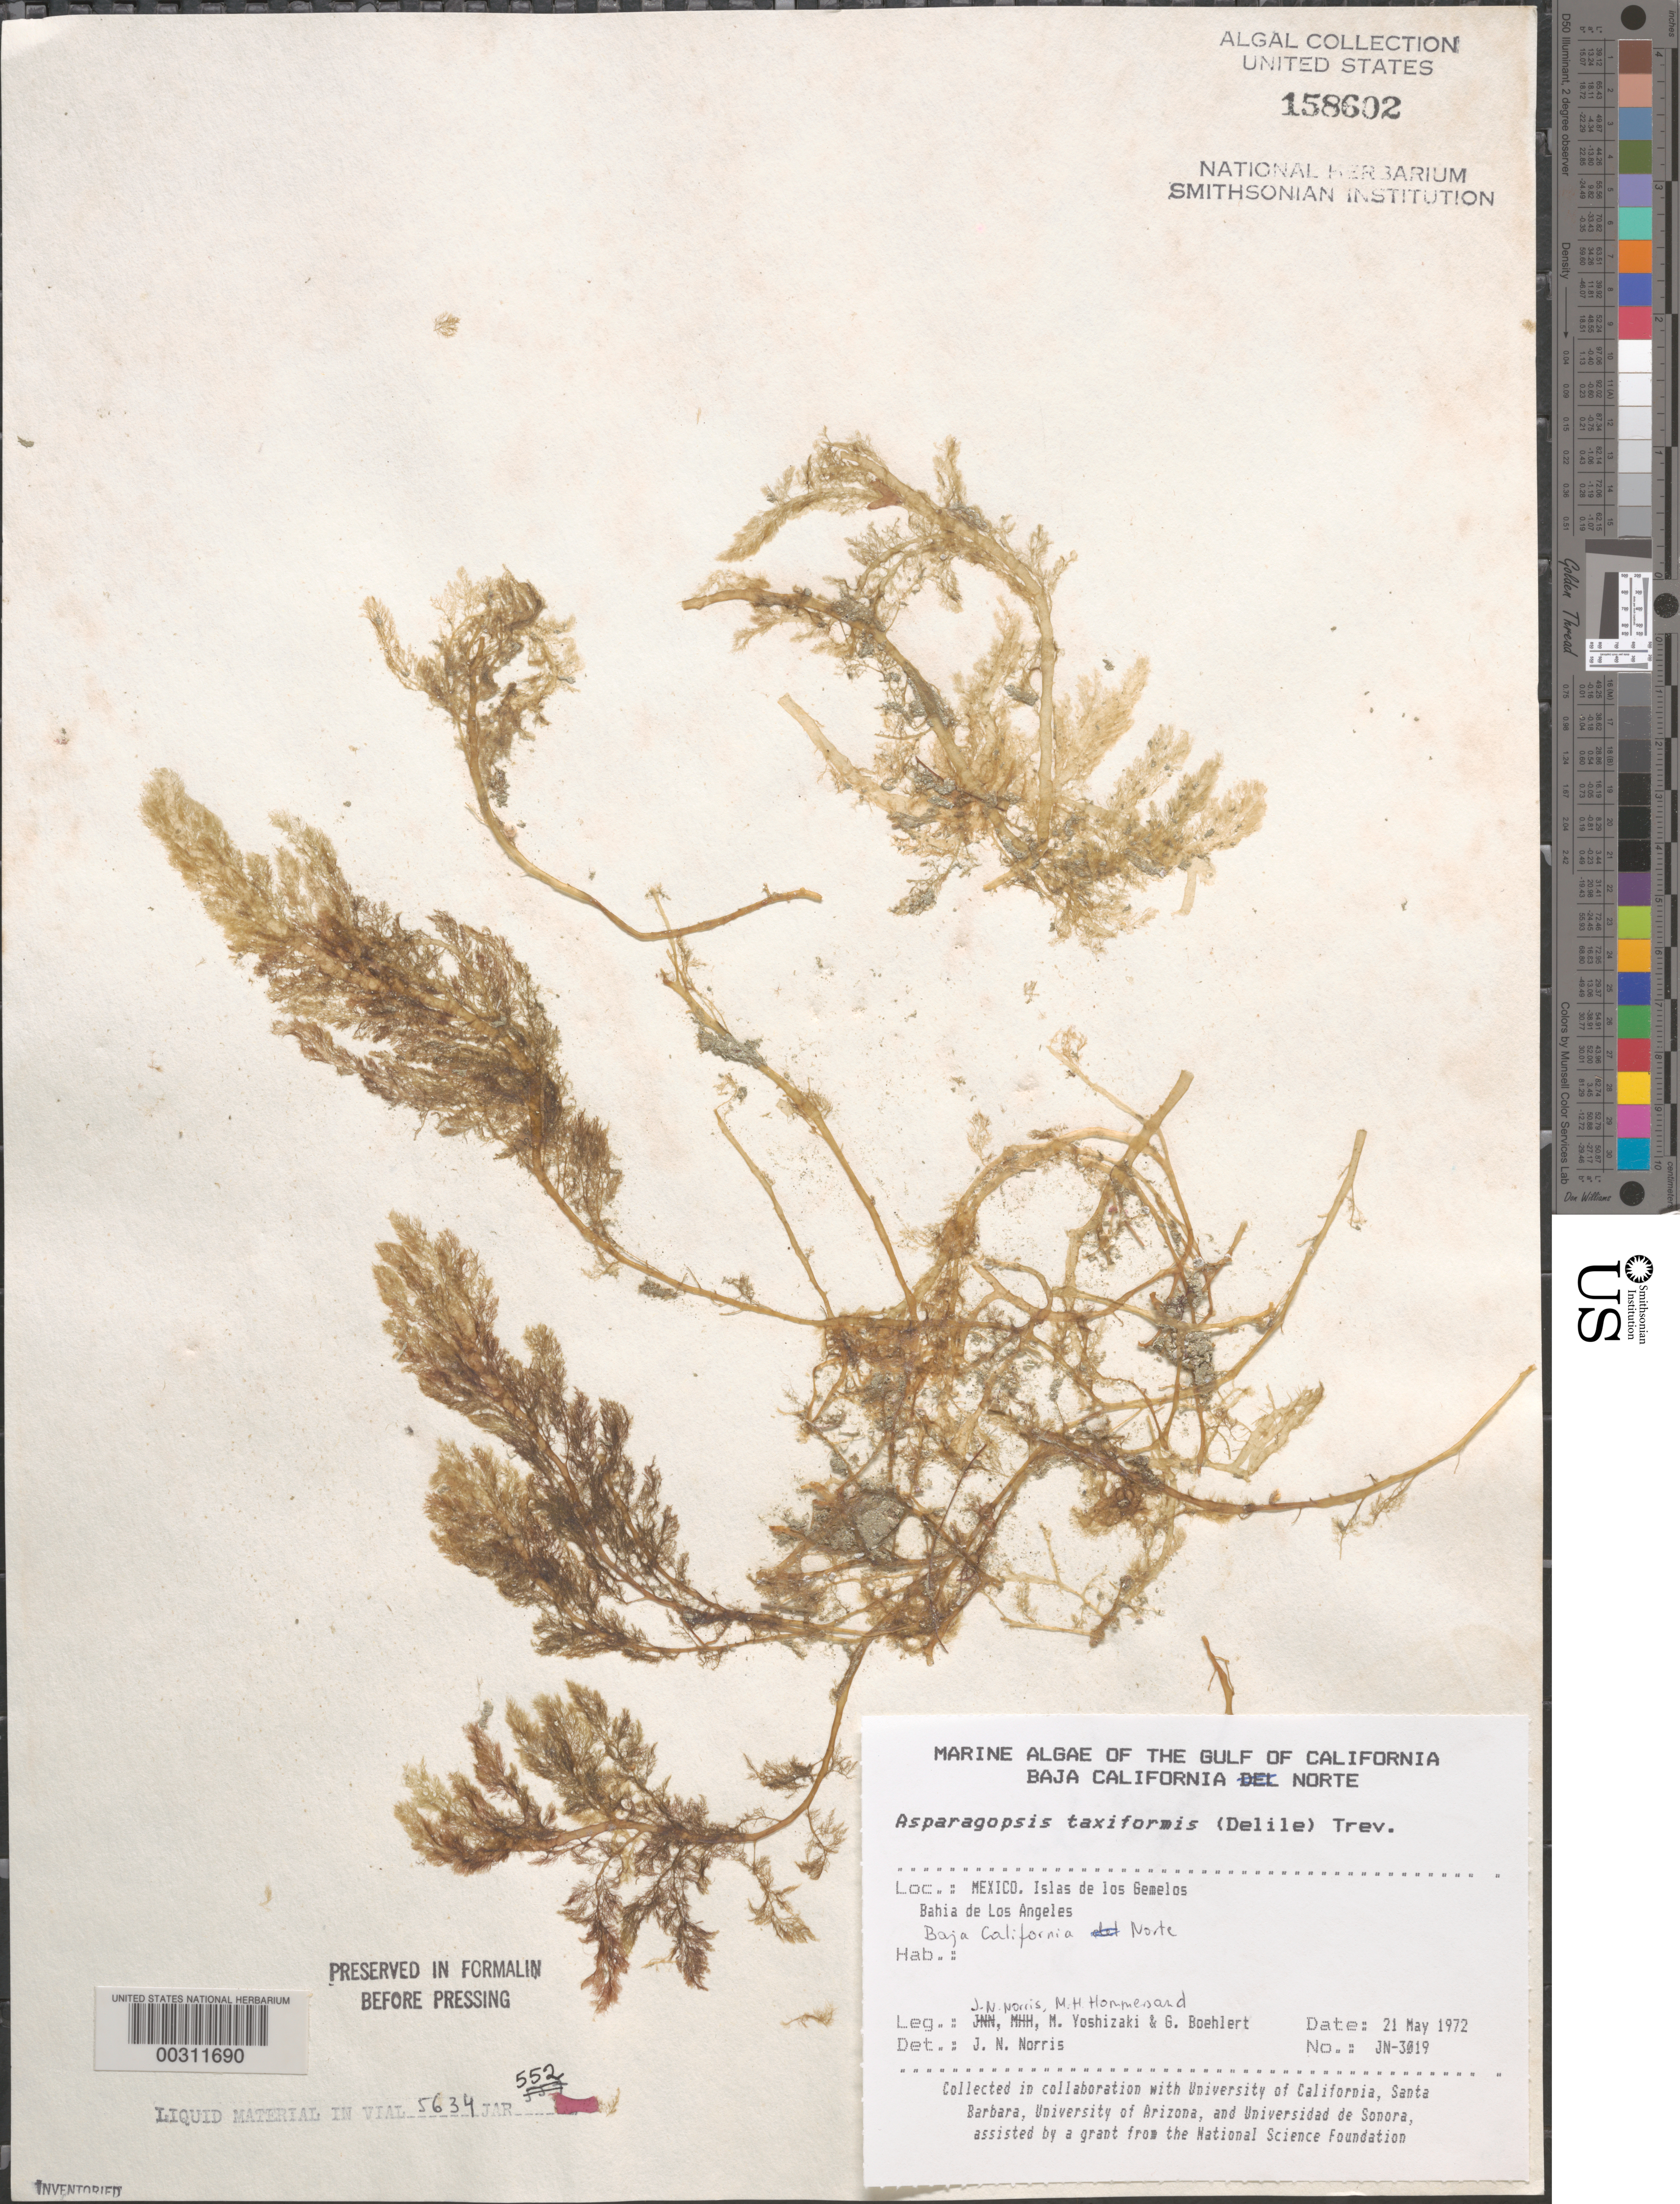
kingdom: Plantae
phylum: Rhodophyta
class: Florideophyceae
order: Bonnemaisoniales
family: Bonnemaisoniaceae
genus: Asparagopsis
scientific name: Asparagopsis taxiformis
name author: (Delile) Trevis.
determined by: Norris, James N.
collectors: J. N. Norris, M. H. Hommersand, M. Yoshizaki & G. Boehlert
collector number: JN-3019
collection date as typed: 21 May 1972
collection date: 1972-05-21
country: Mexico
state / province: Baja California Norte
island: Isla de Los Gemelitos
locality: Bahia de los Angeles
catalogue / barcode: US 158602